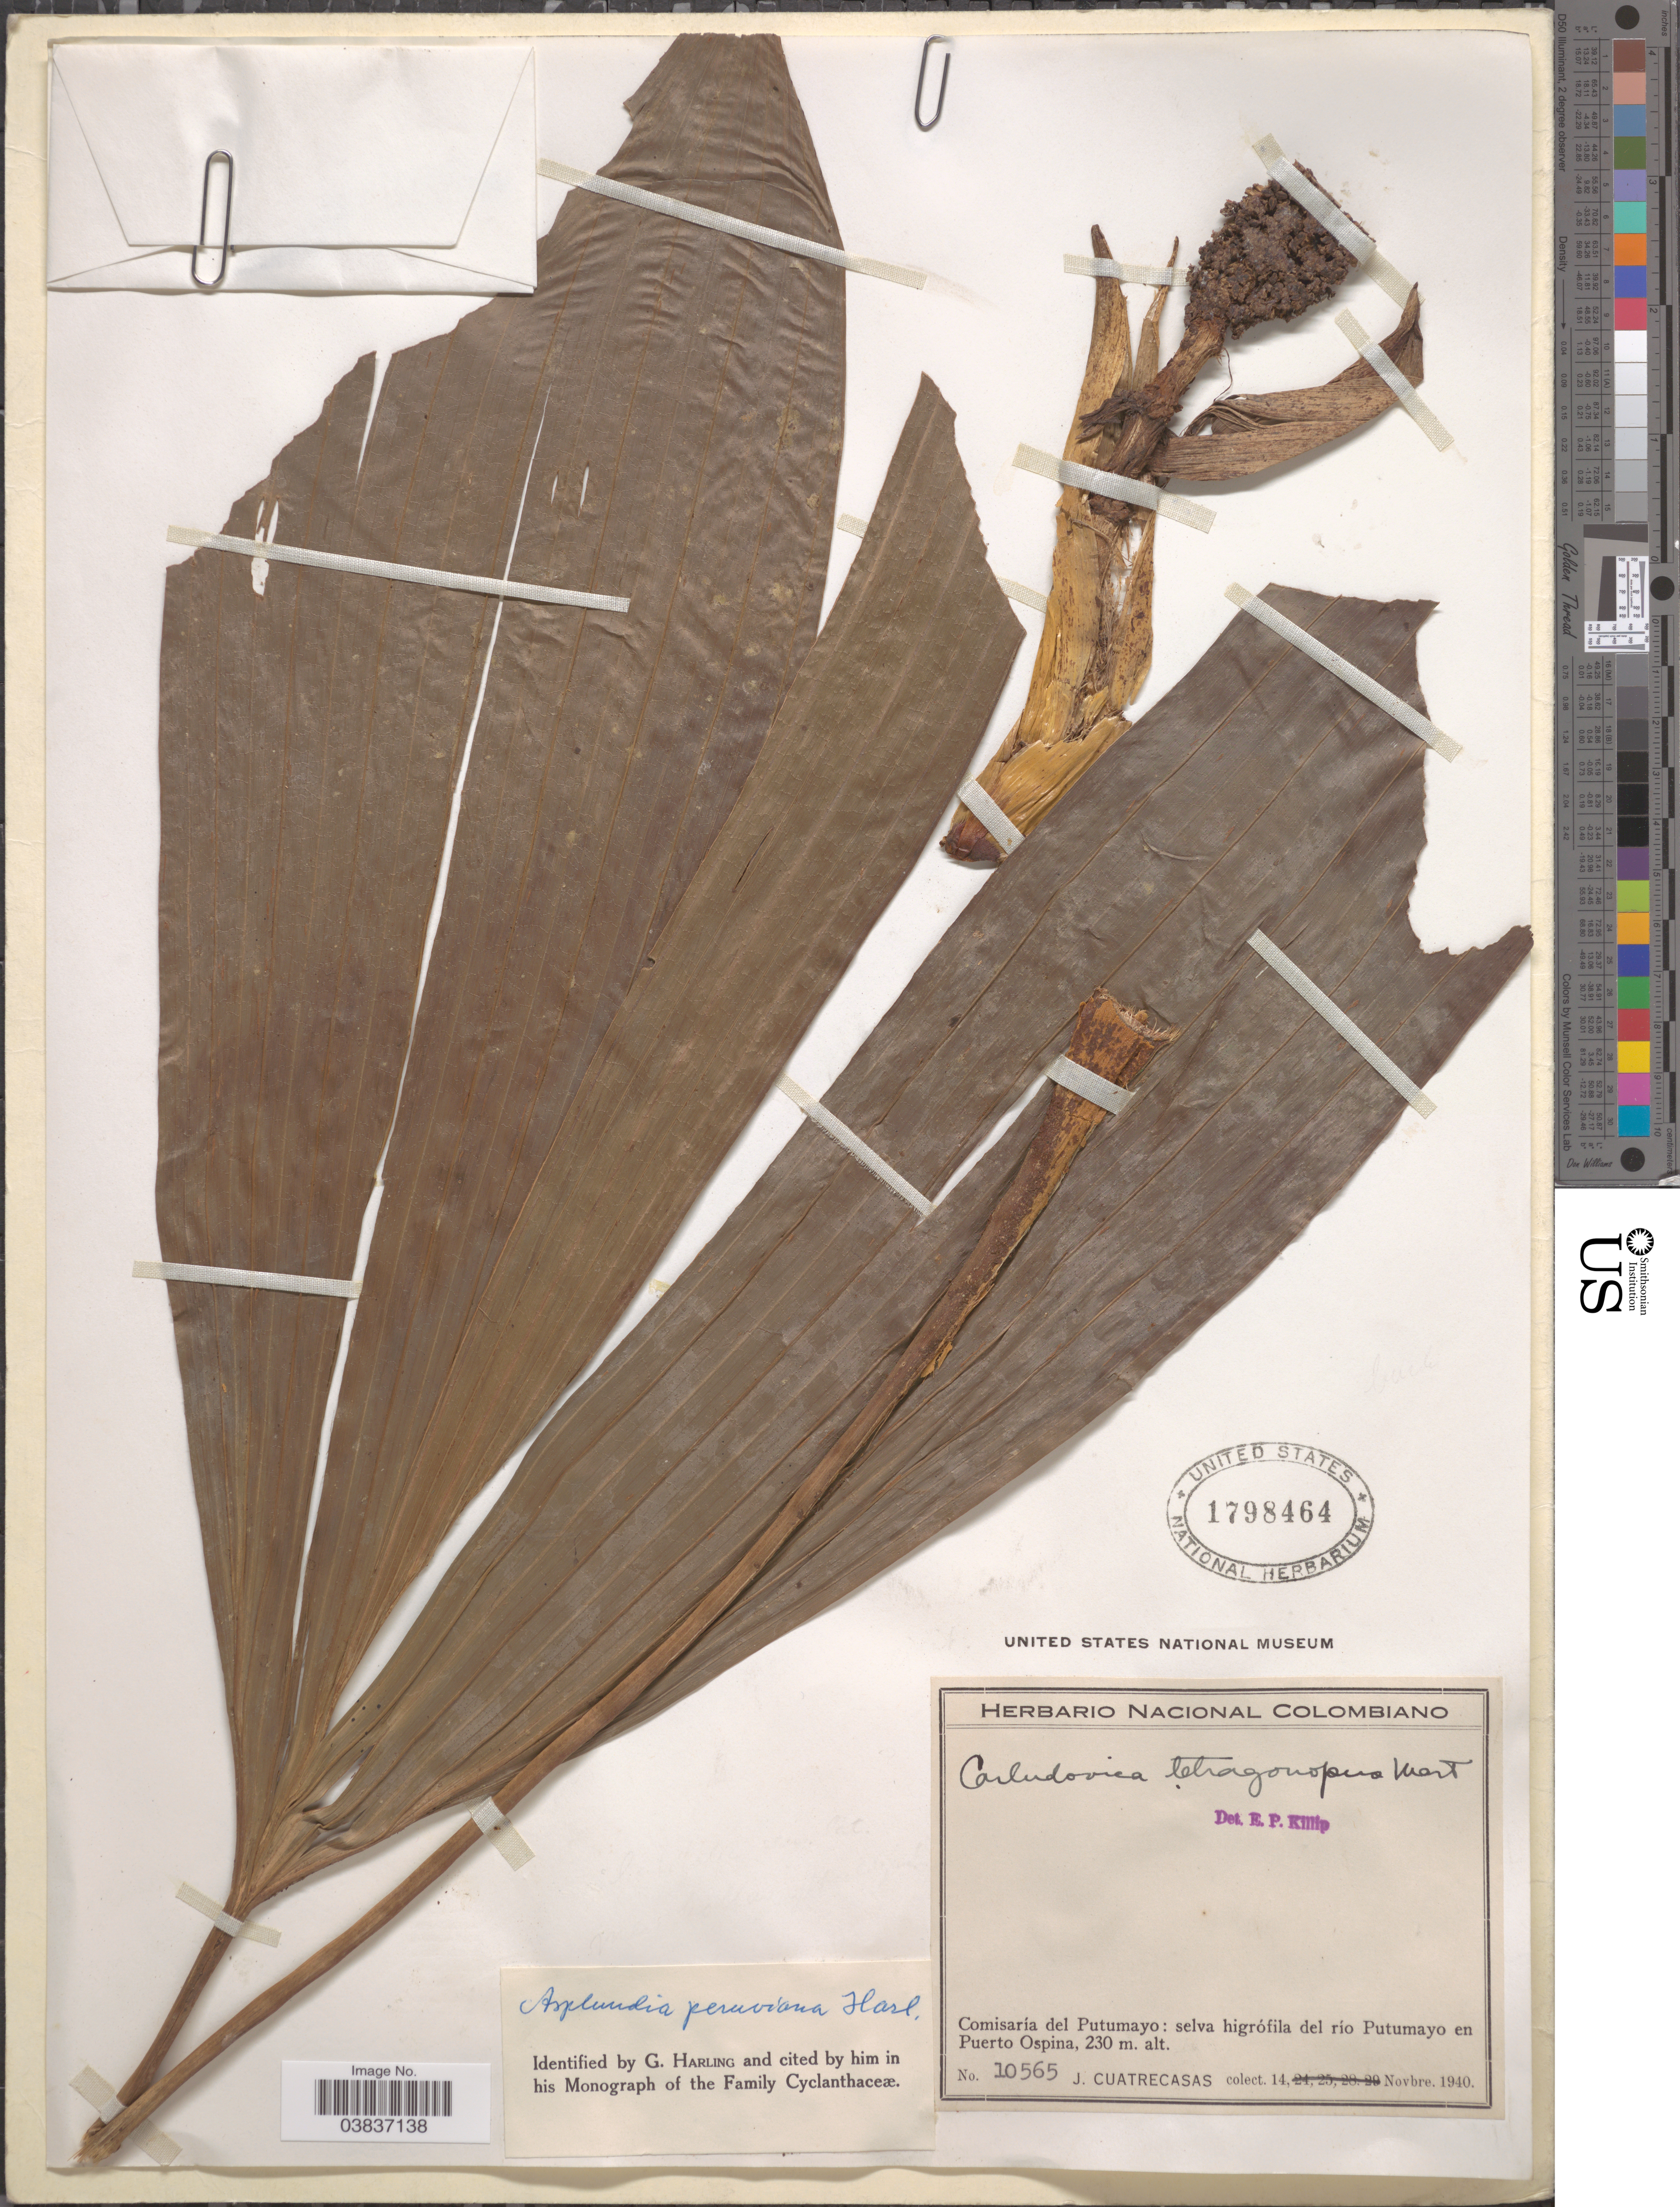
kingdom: Plantae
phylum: Tracheophyta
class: Liliopsida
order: Pandanales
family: Cyclanthaceae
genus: Asplundia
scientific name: Asplundia peruviana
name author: Harling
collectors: J. Cuatrecasas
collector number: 10565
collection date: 1940-11-14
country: Colombia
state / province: Putumayo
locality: Comisaría del Putumayo: selva higrófila del río Putumayo en Puerto Ospina.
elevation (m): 230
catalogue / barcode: US 1798464